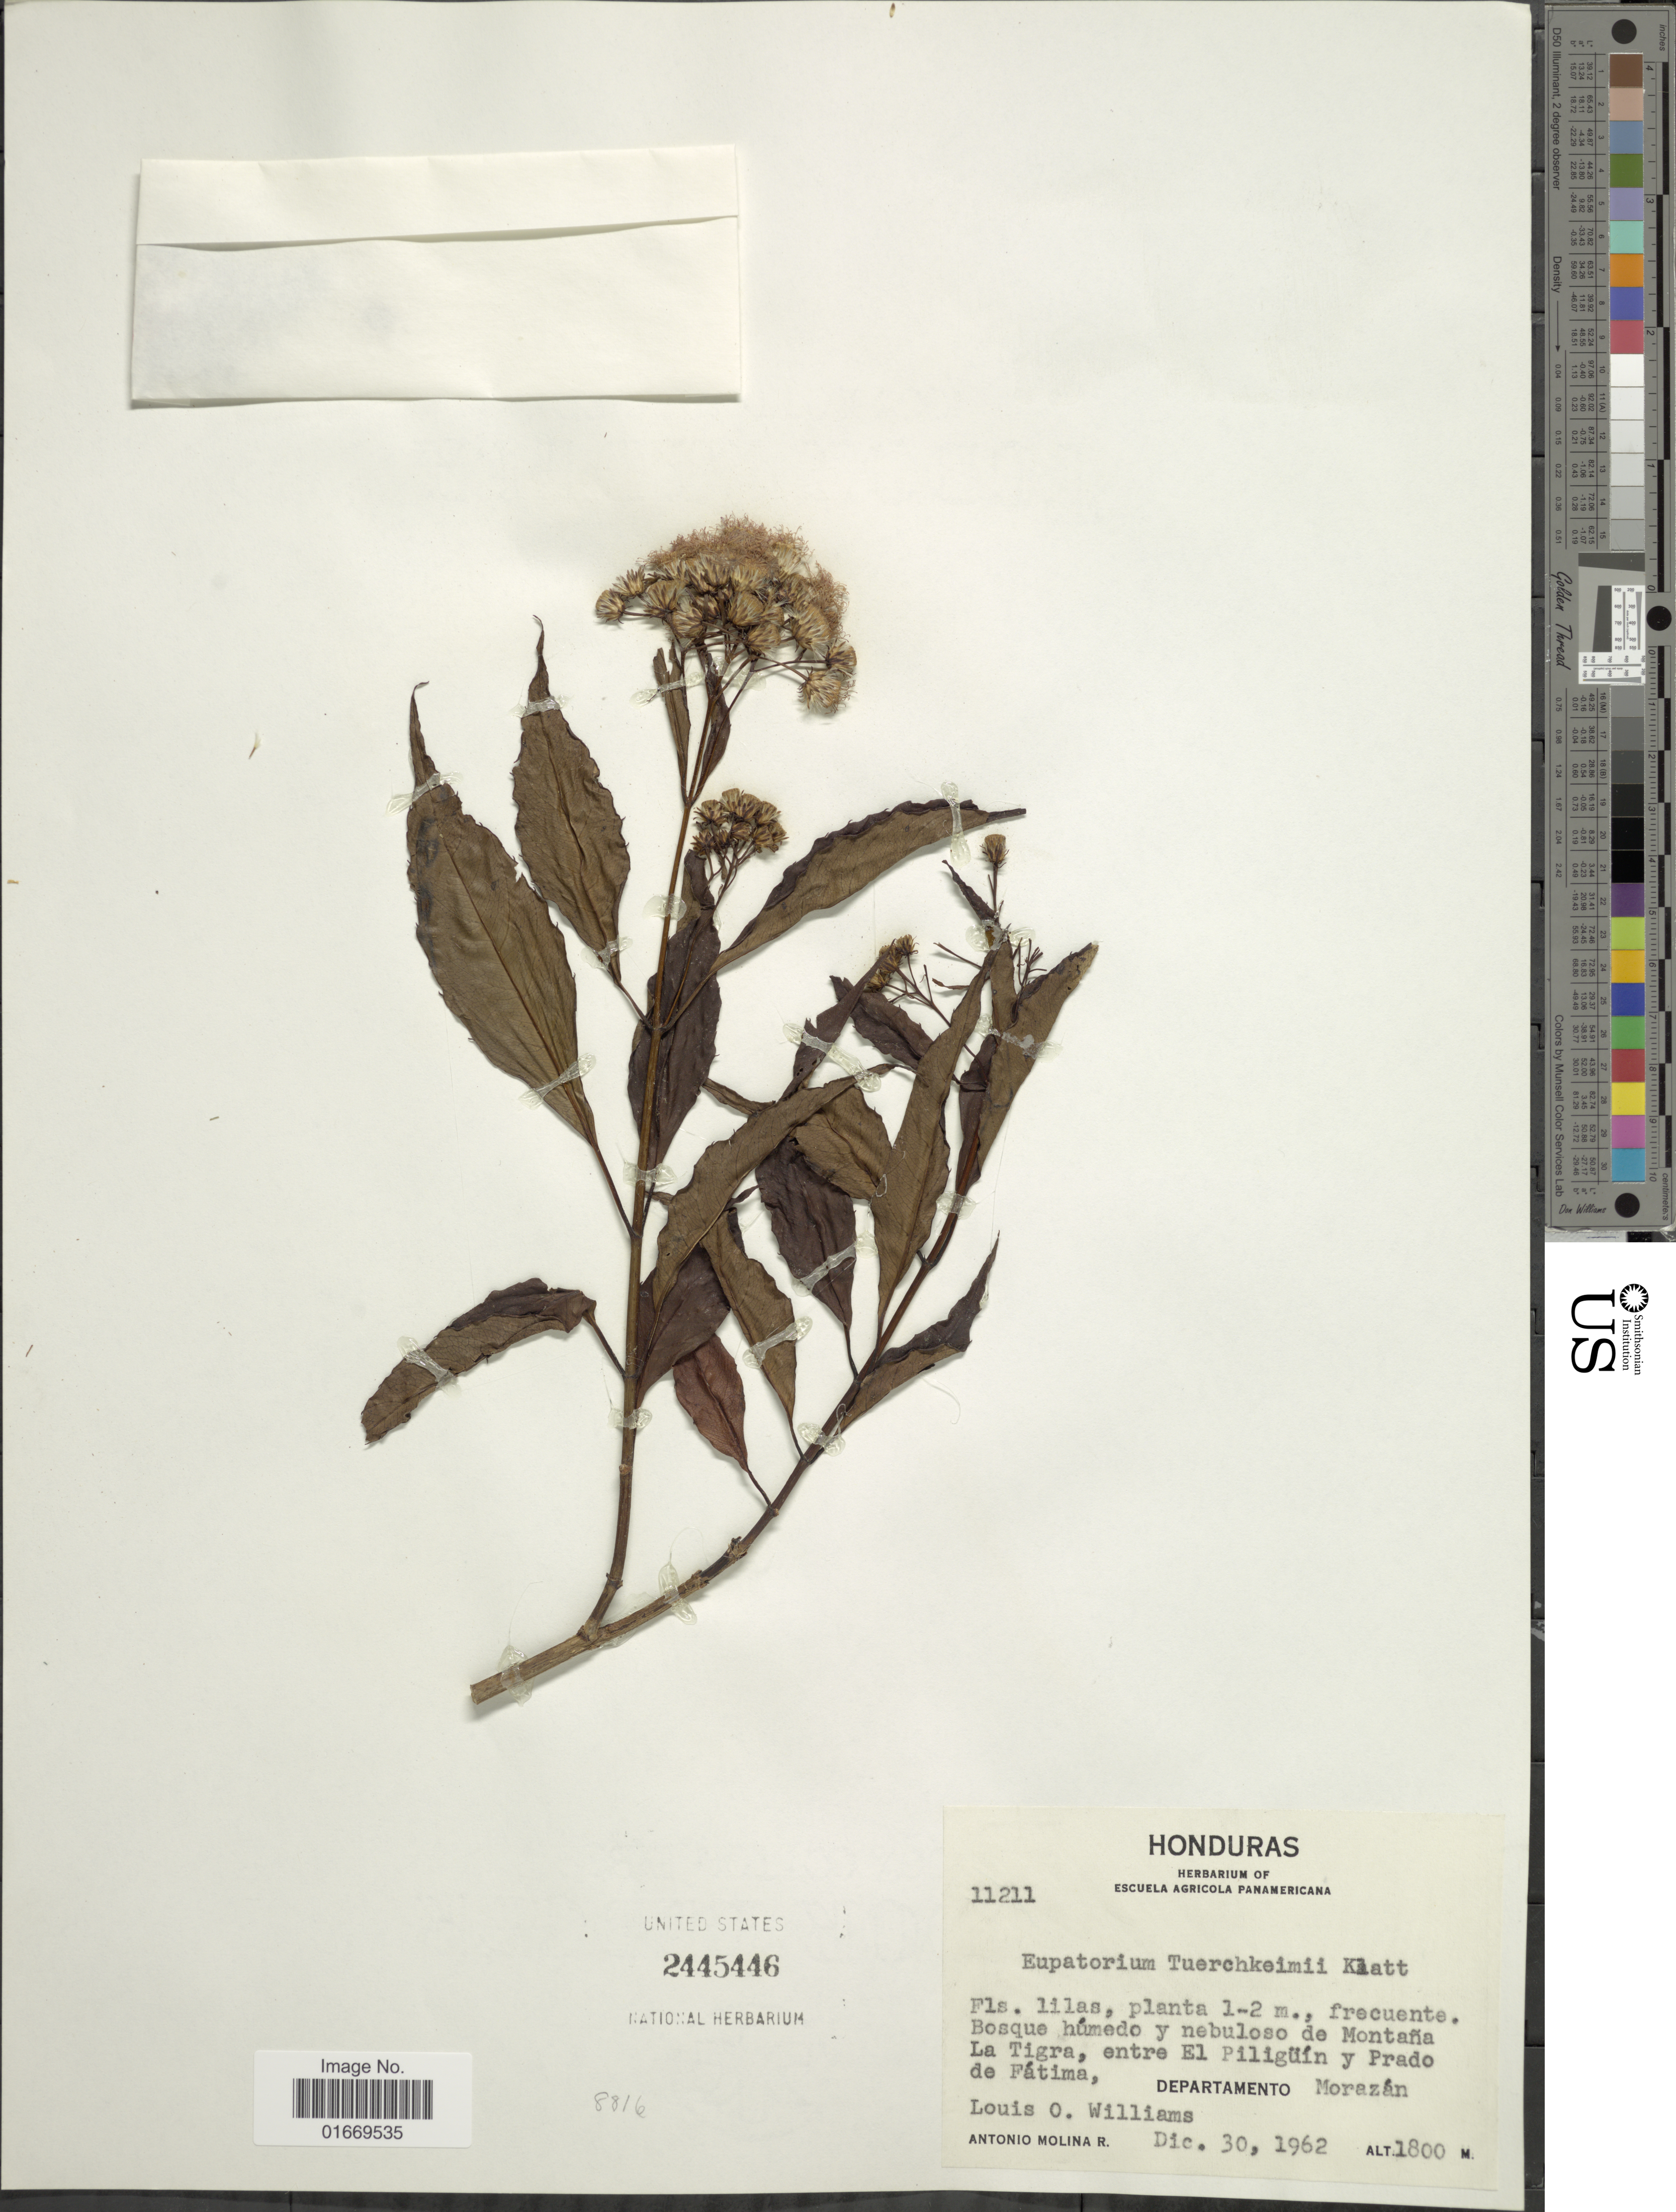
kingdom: Plantae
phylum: Tracheophyta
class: Magnoliopsida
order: Asterales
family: Asteraceae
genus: Bartlettina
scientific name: Bartlettina tuerckheimii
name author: (Klatt) R.M. King & H. Rob.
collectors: L. O. Williams & A. Molina R.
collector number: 11211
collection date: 1962-12-30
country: Honduras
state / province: Fco. Morazán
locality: Bosque húmedo y nebuloso de Montaña La Tigra, entre El Piligüín y Prado d Fatima, Departamento Morazán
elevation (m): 1800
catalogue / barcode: US 2445446